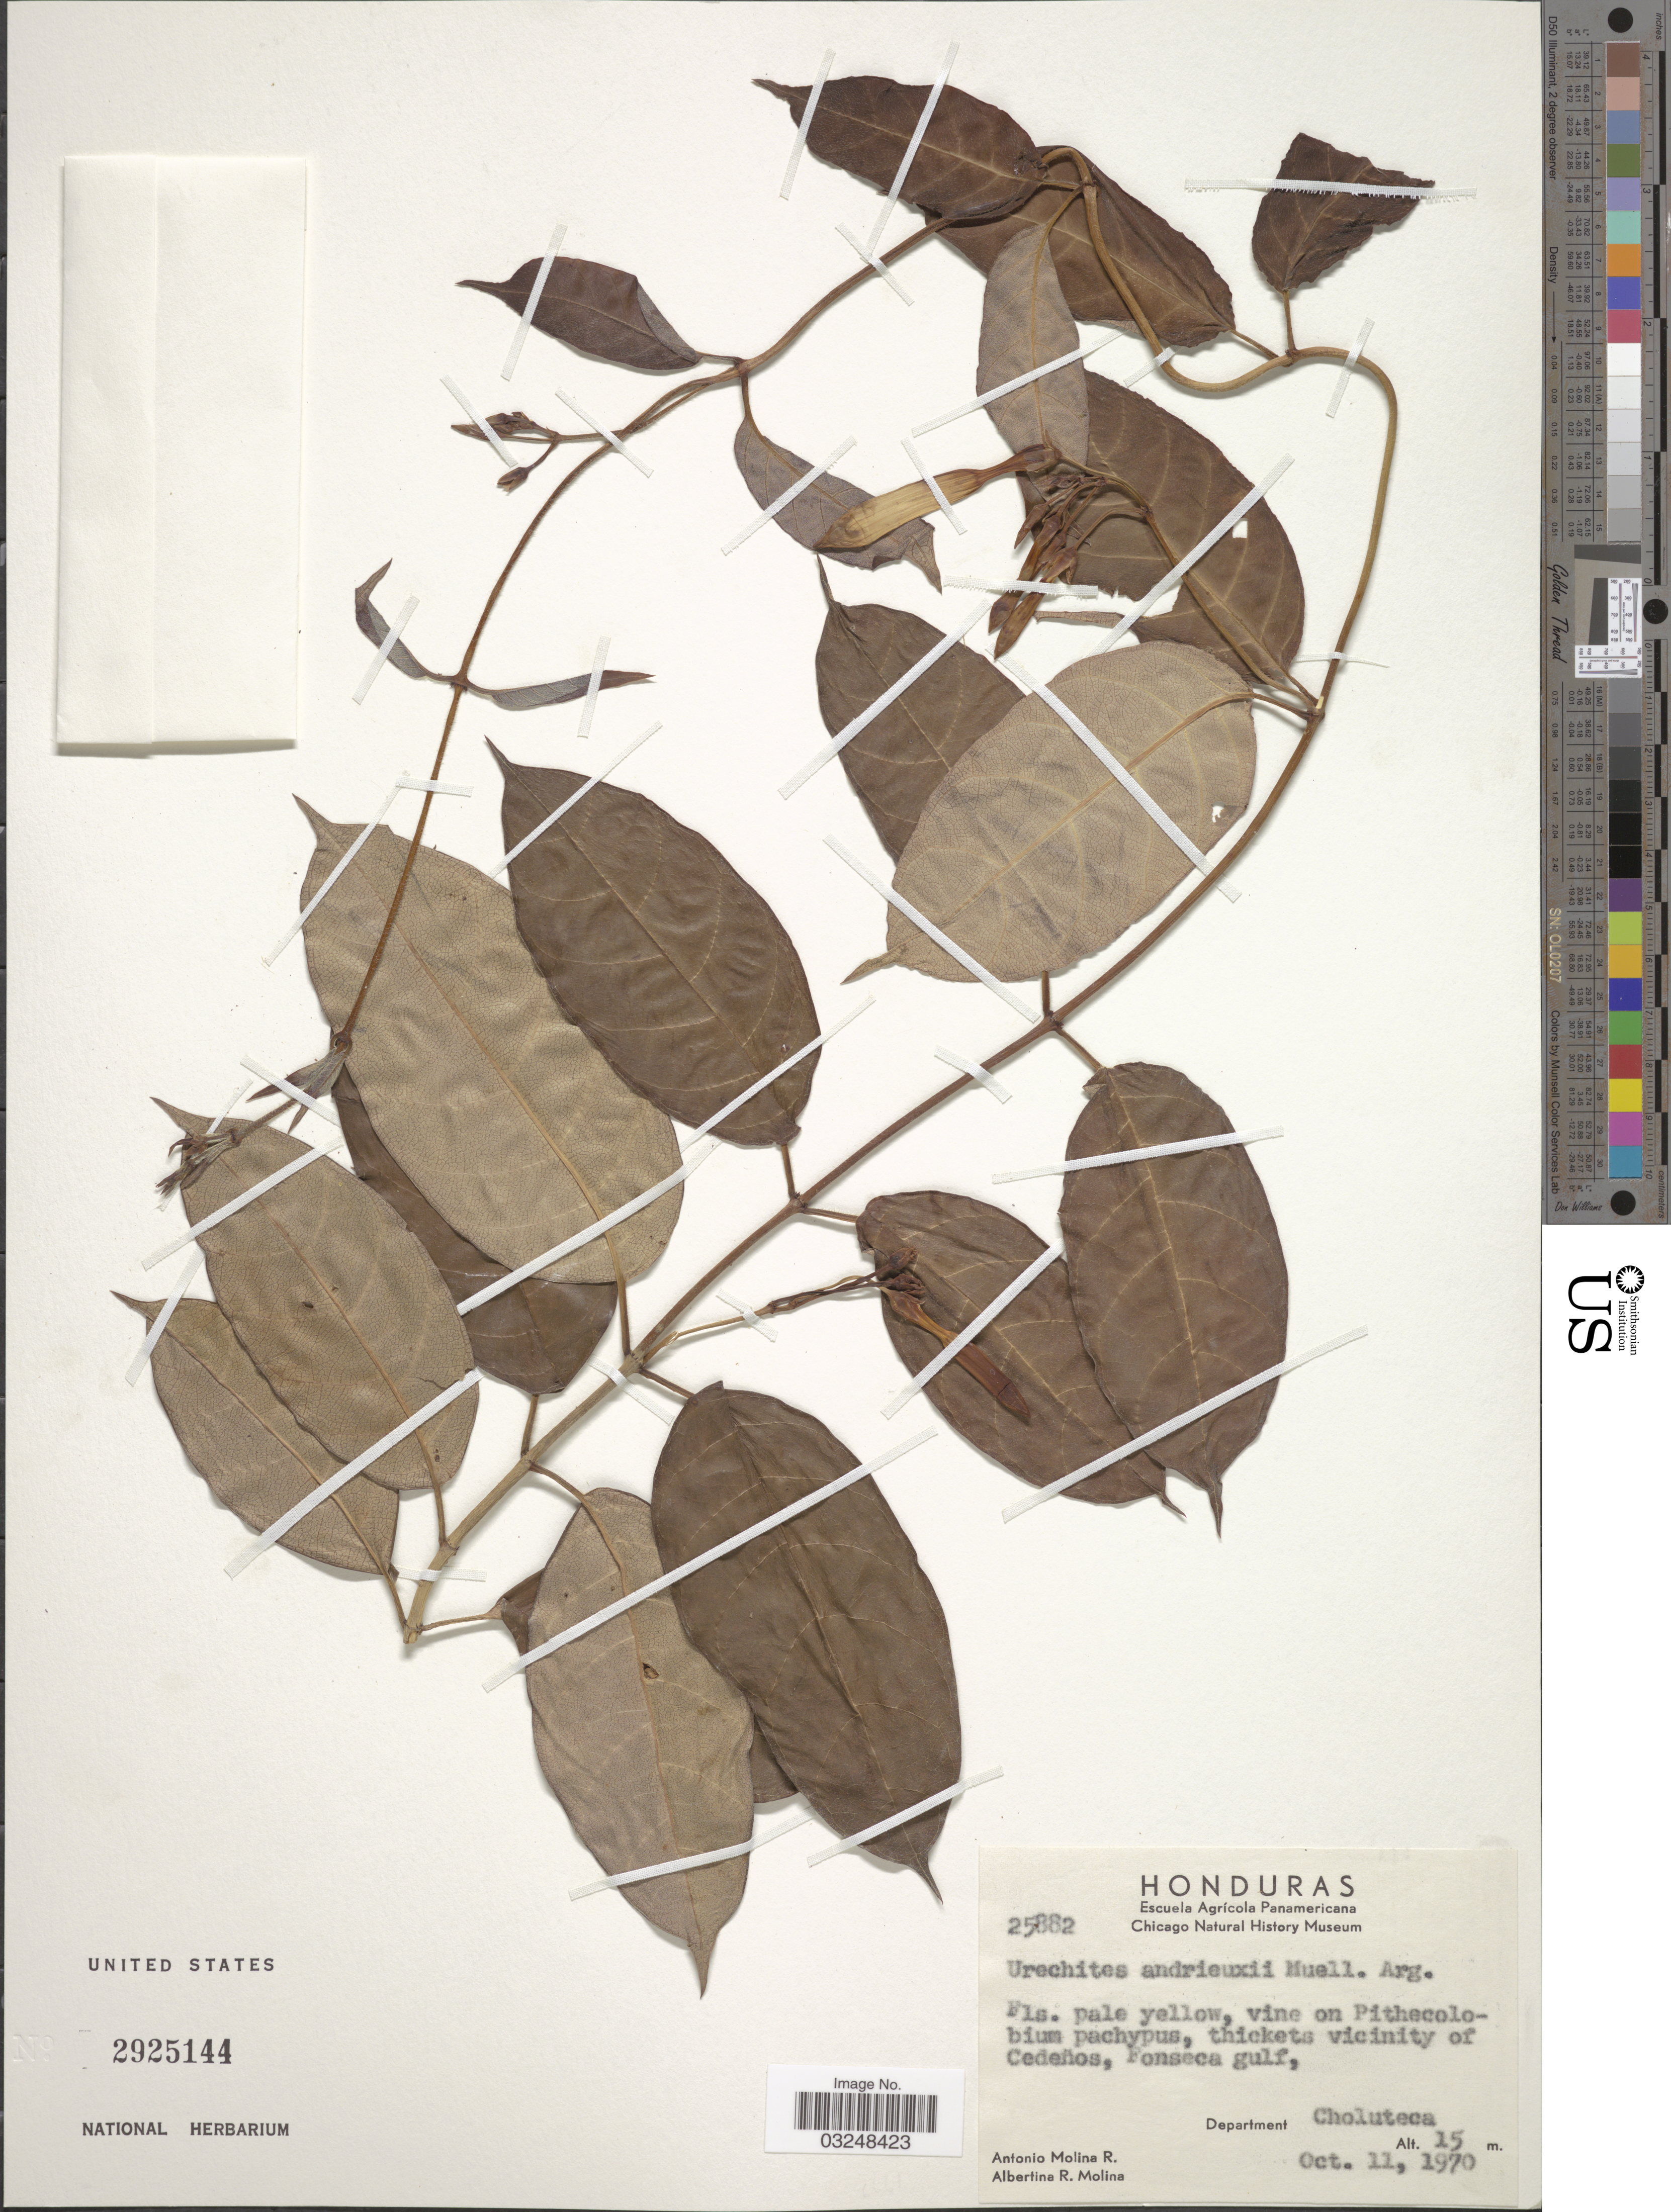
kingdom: Plantae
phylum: Tracheophyta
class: Magnoliopsida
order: Gentianales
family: Apocynaceae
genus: Urechites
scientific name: Urechites andrieuxii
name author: Müll. Arg.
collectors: A. Molina R. & A. R. Molina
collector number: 25882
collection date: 1970-10-11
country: Honduras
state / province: Choluteca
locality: Thickets vicinity of Cedeños, Fonseca gulf, Department Choluteca.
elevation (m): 15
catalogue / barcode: US 2925144